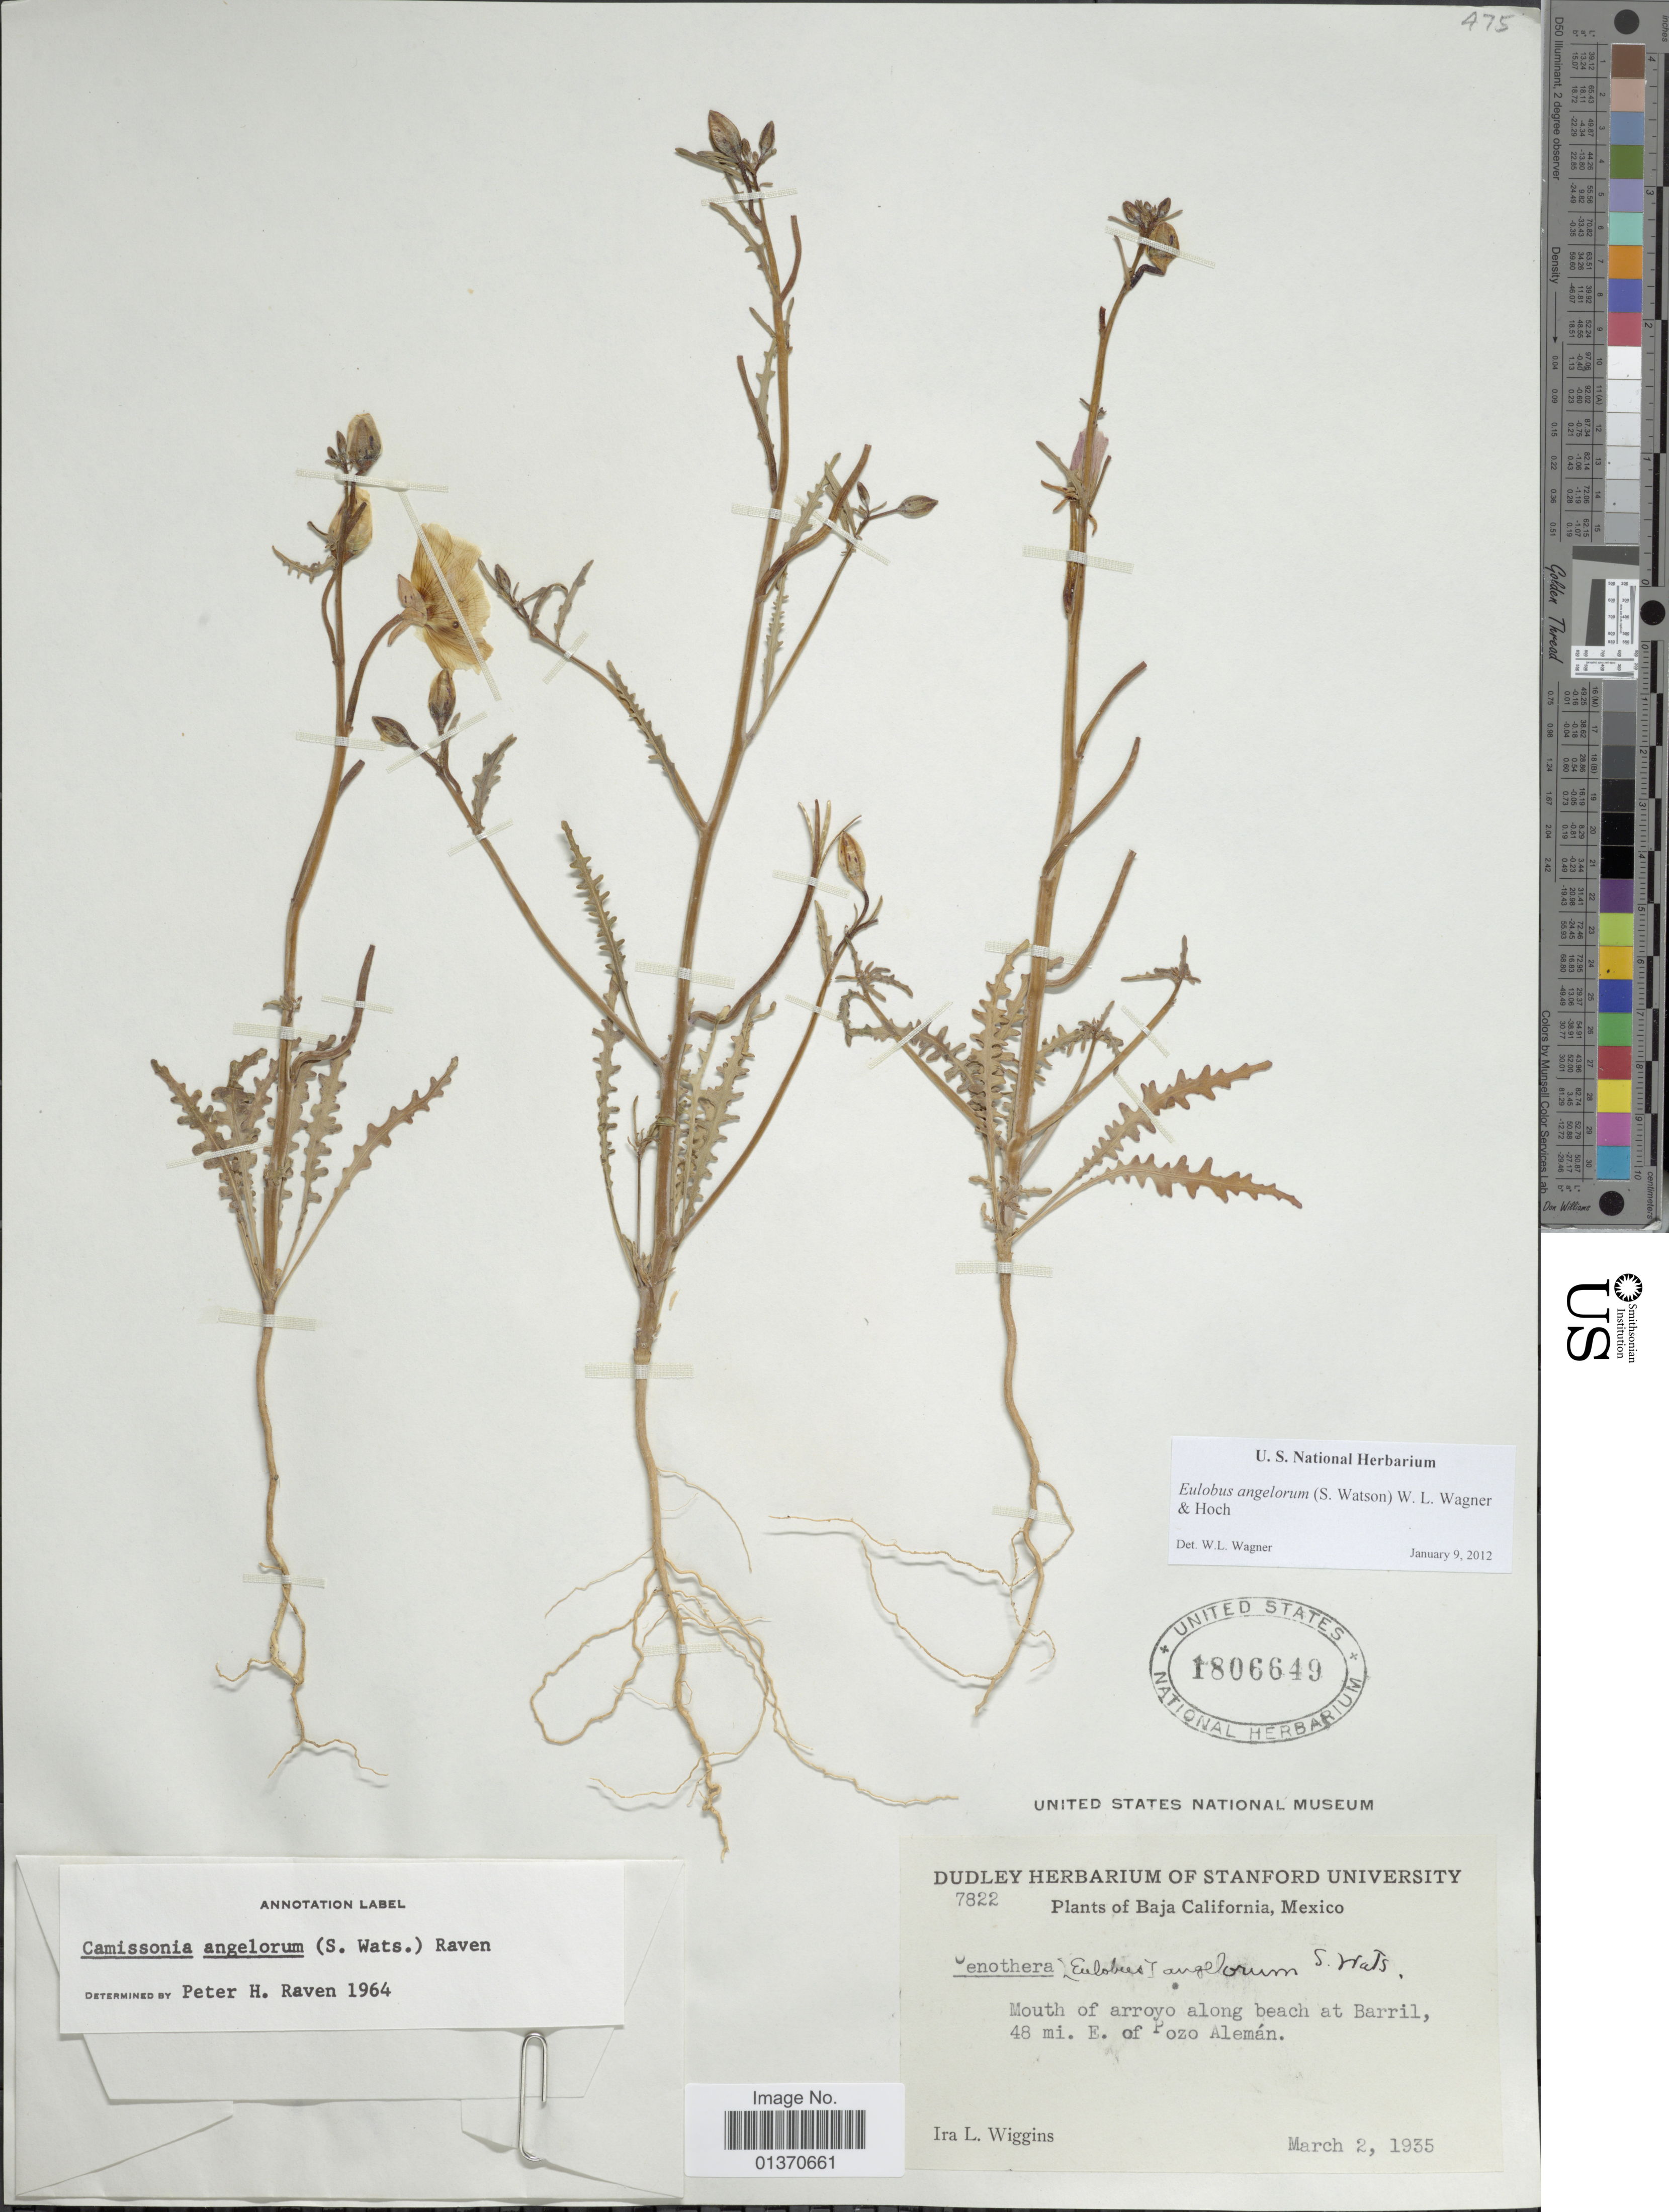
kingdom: Plantae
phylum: Tracheophyta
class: Magnoliopsida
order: Myrtales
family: Onagraceae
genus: Eulobus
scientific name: Eulobus angelorum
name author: (S. Watson) W.L. Wagner & Hoch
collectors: I. L. Wiggins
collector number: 7822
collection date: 1935-03-02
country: Mexico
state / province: Baja California Norte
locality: Mouth of arroyo along beach at Barril, 48 mi. E. of Pozo Alemán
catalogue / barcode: US 1806649